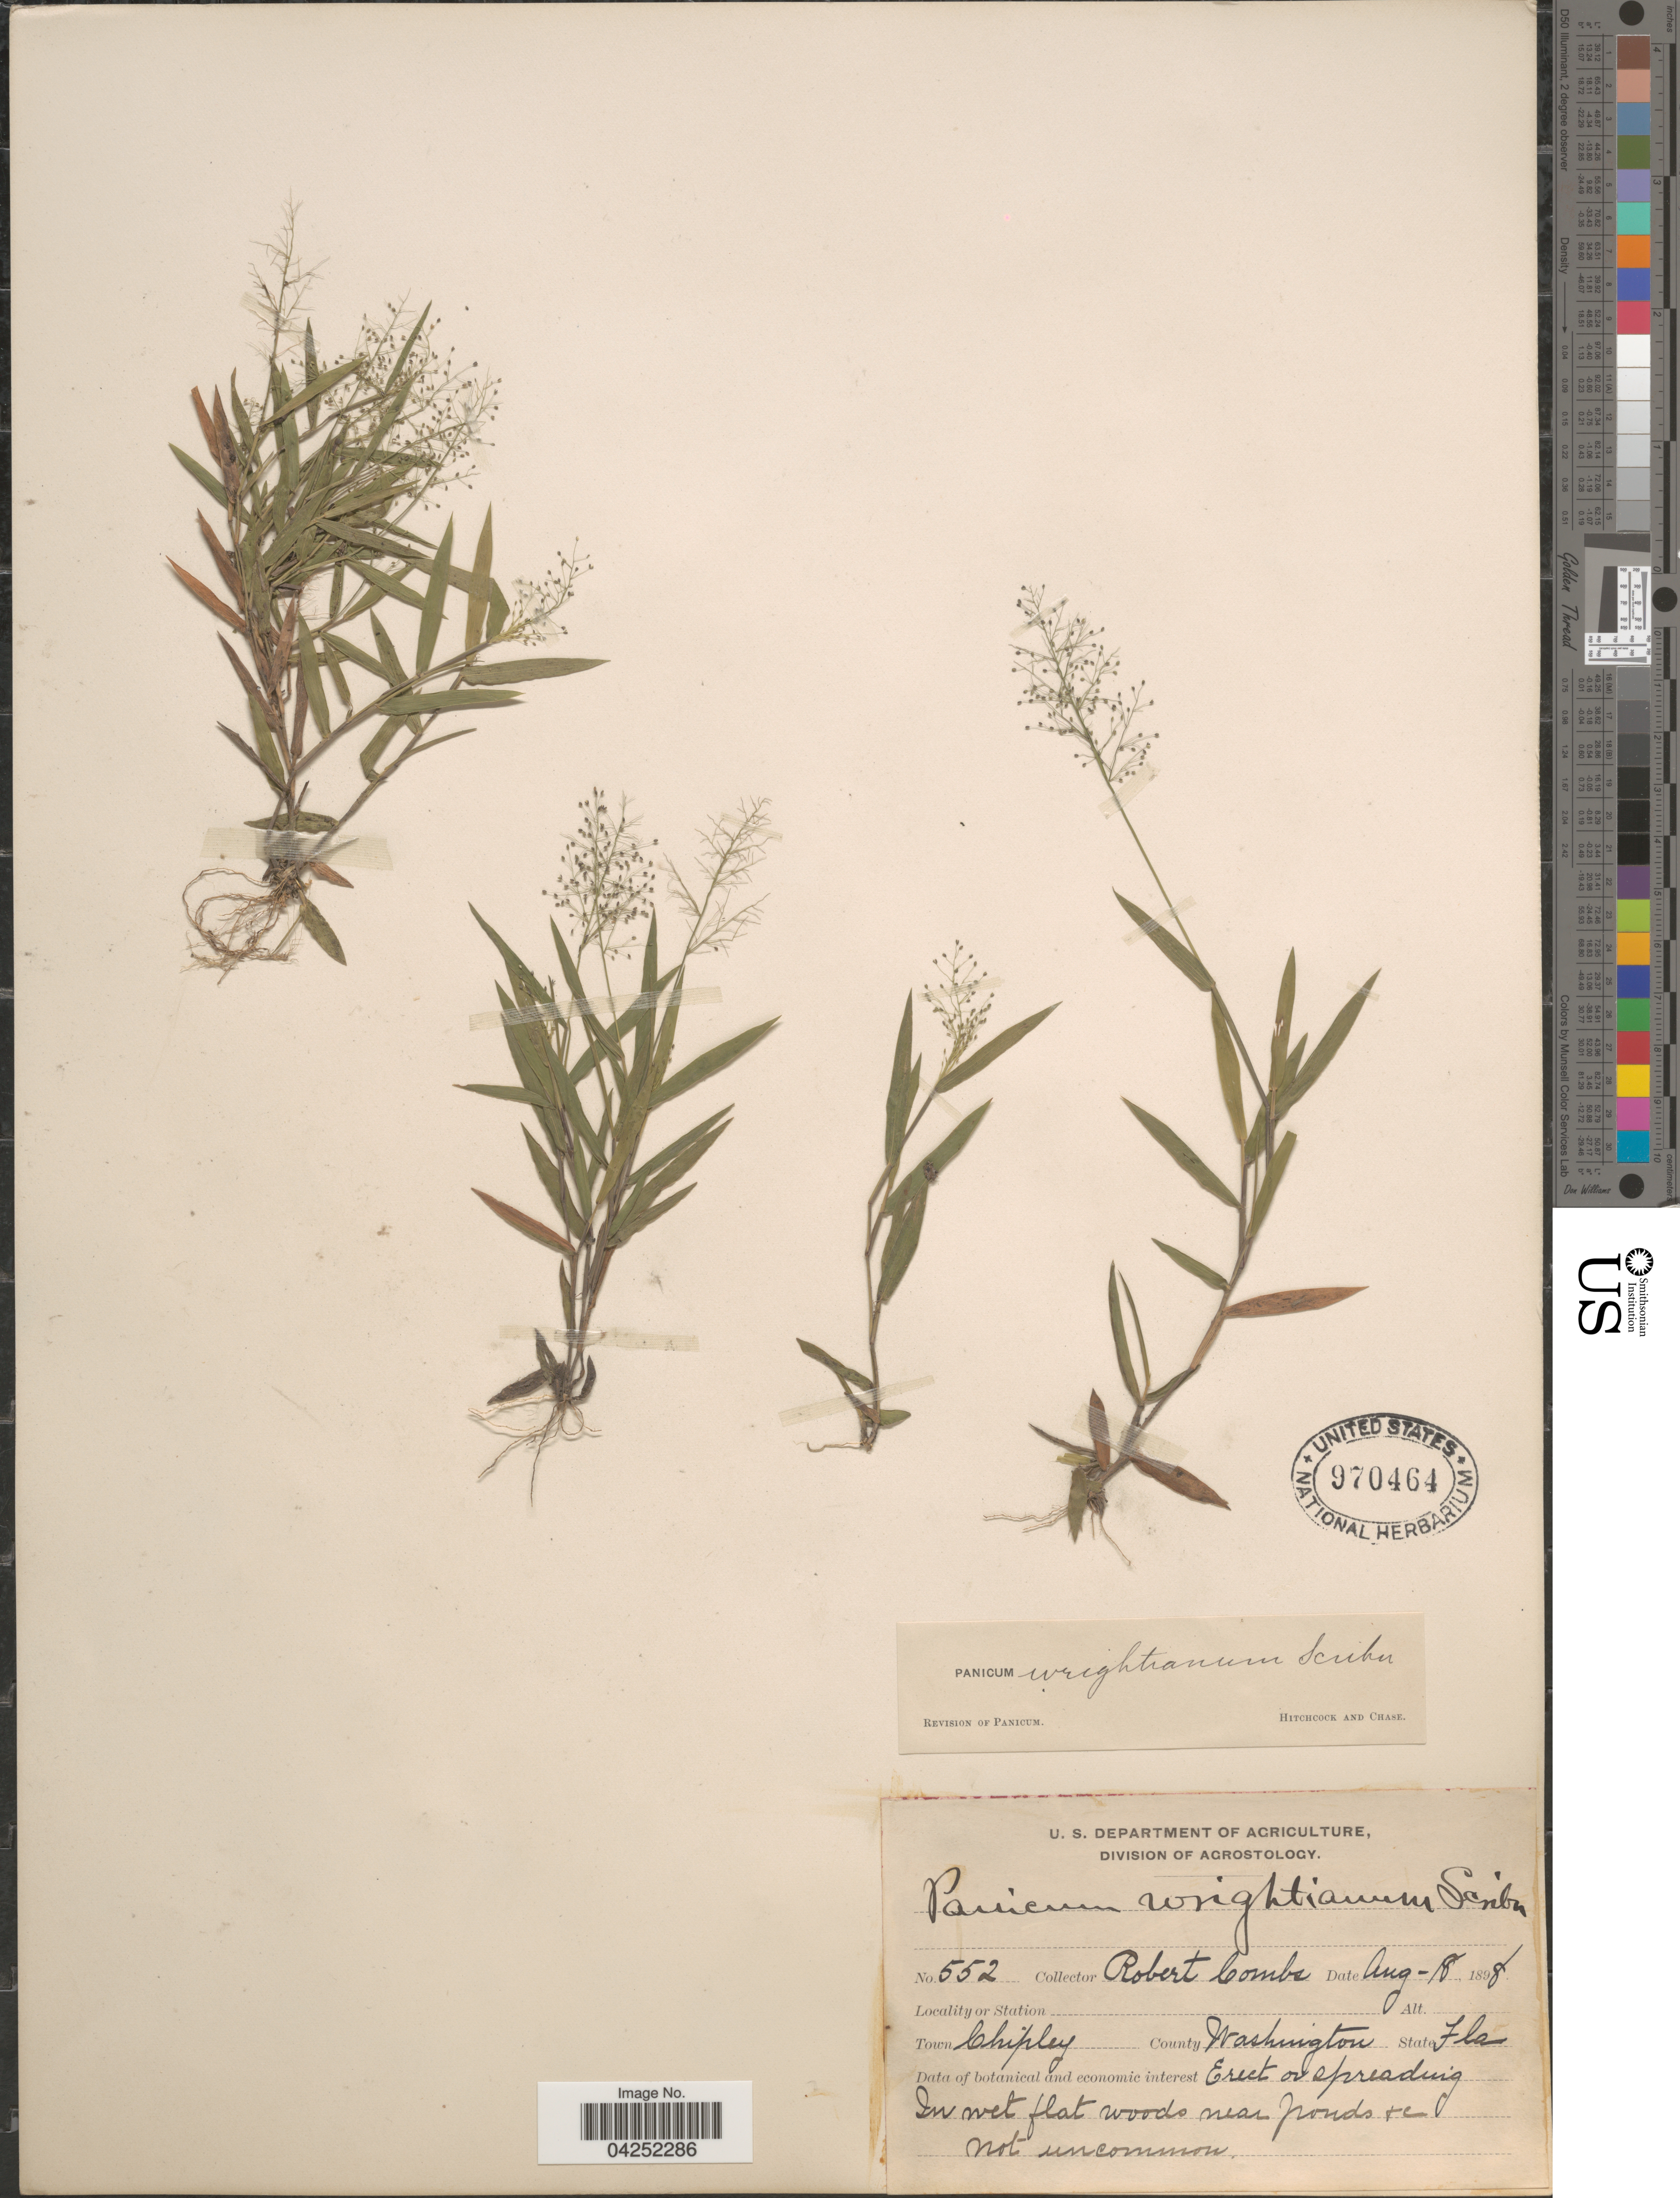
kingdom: Plantae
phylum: Tracheophyta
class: Liliopsida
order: Poales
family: Poaceae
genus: Dichanthelium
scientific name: Dichanthelium acuminatum var. longiligulatum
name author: (Nash) Gould & C.A. Clark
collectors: R. Combs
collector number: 552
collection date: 1898-08-18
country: United States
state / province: Florida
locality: Town Chipley. County Washington.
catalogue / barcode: US 970464